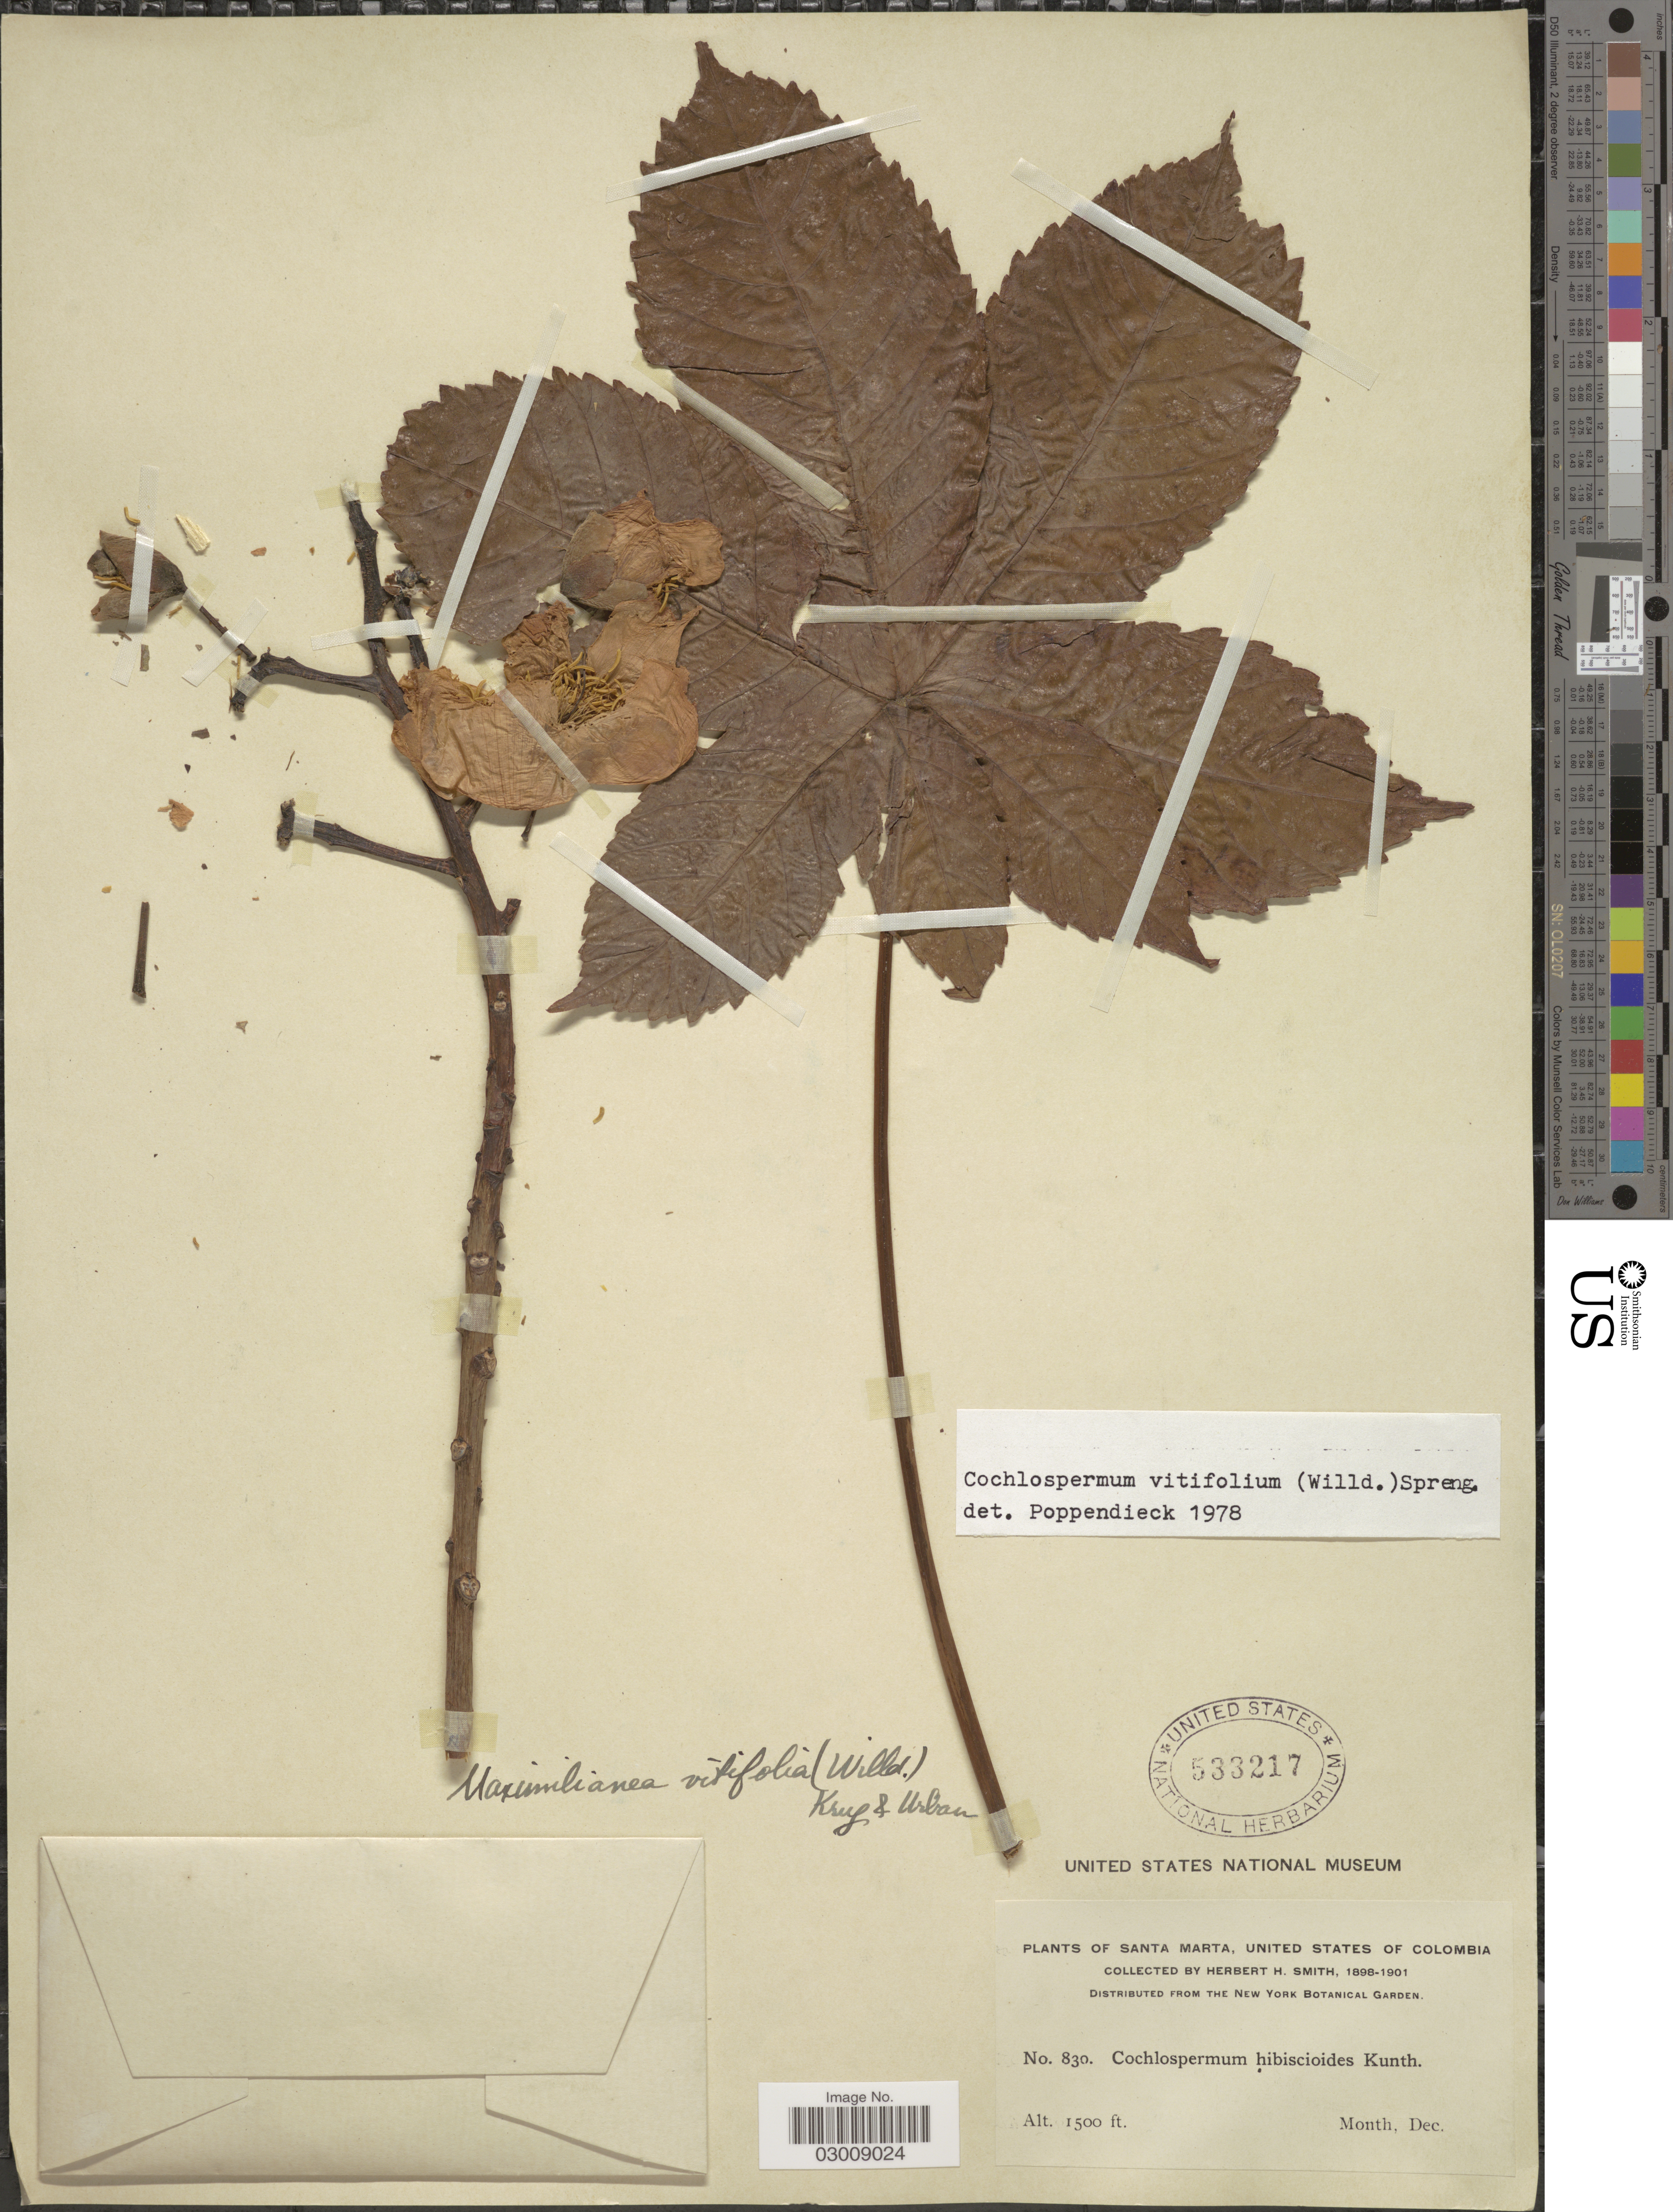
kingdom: Plantae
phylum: Tracheophyta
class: Magnoliopsida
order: Malvales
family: Cochlospermaceae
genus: Cochlospermum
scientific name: Cochlospermum vitifolium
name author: (Willd.) Spreng.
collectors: Herbert H. Smith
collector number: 830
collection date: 1898-12/1901-12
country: Colombia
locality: Santa Marta.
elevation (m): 457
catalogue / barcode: US 533217